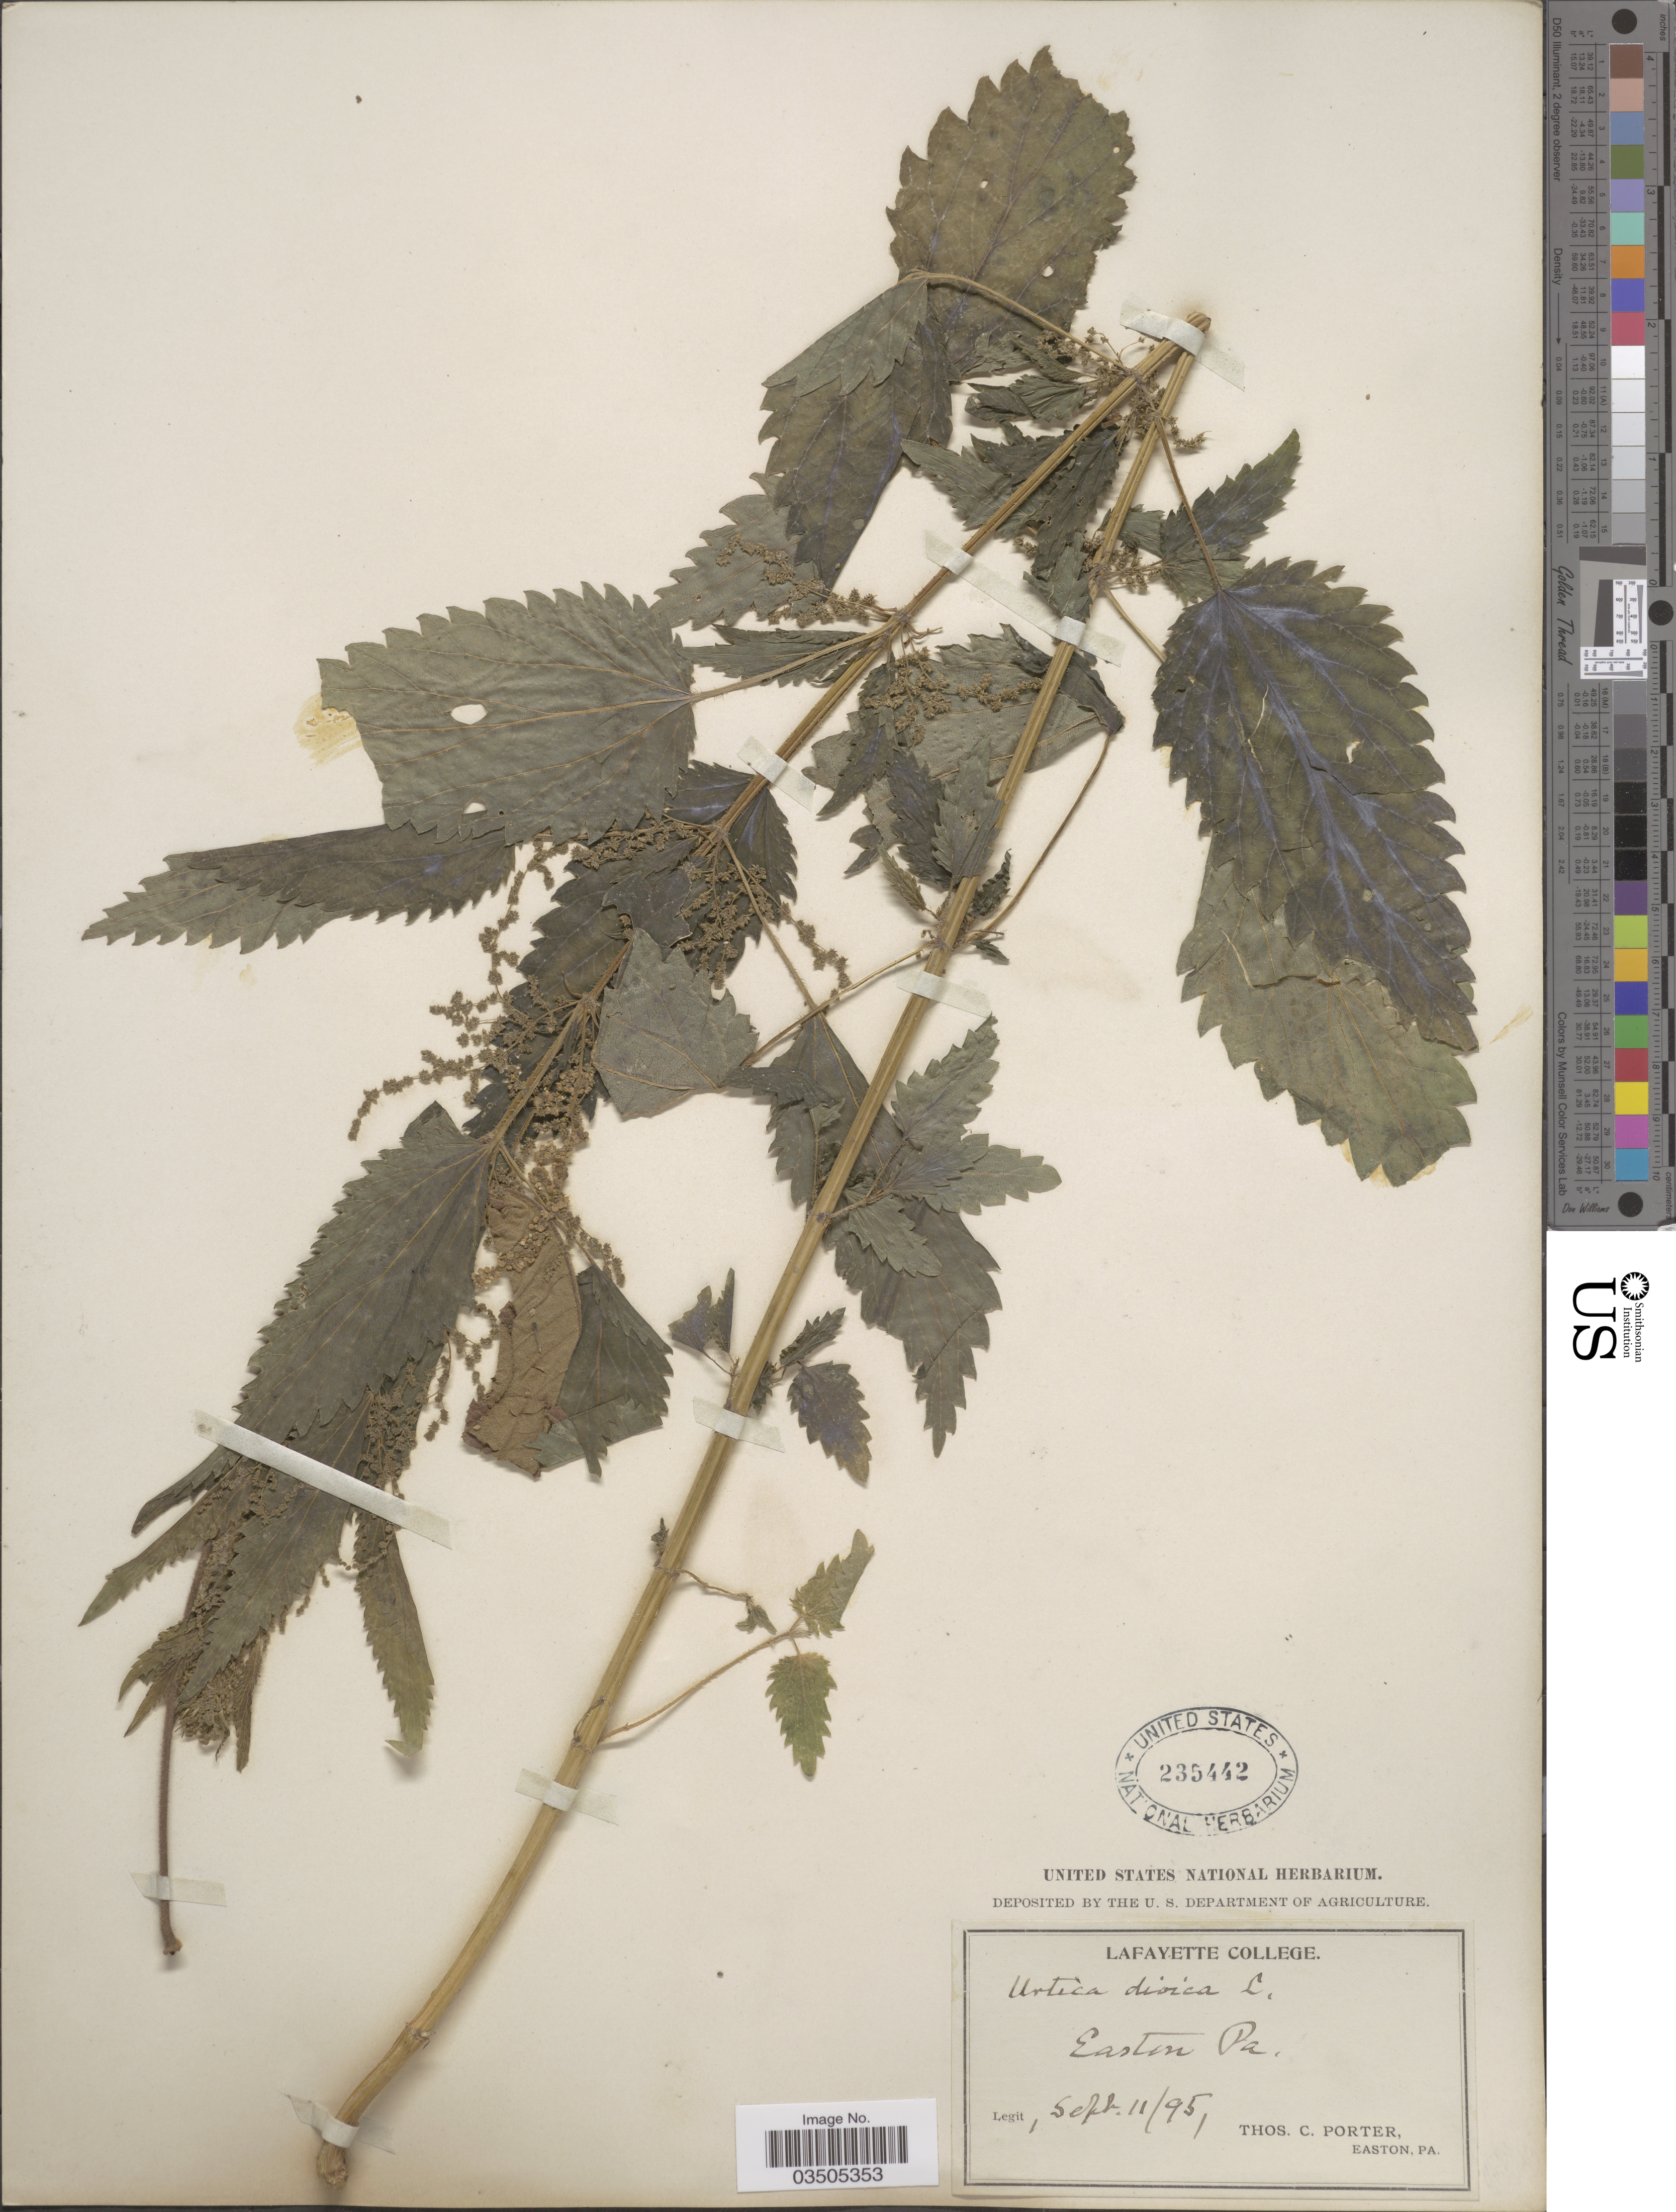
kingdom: Plantae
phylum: Tracheophyta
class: Magnoliopsida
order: Rosales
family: Urticaceae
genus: Urtica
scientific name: Urtica dioica subsp. gracilis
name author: L.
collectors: T. Porter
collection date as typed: Transcribed d/m/y: 11/9/95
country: United States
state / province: Pennsylvania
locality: Easton.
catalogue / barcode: US 235442